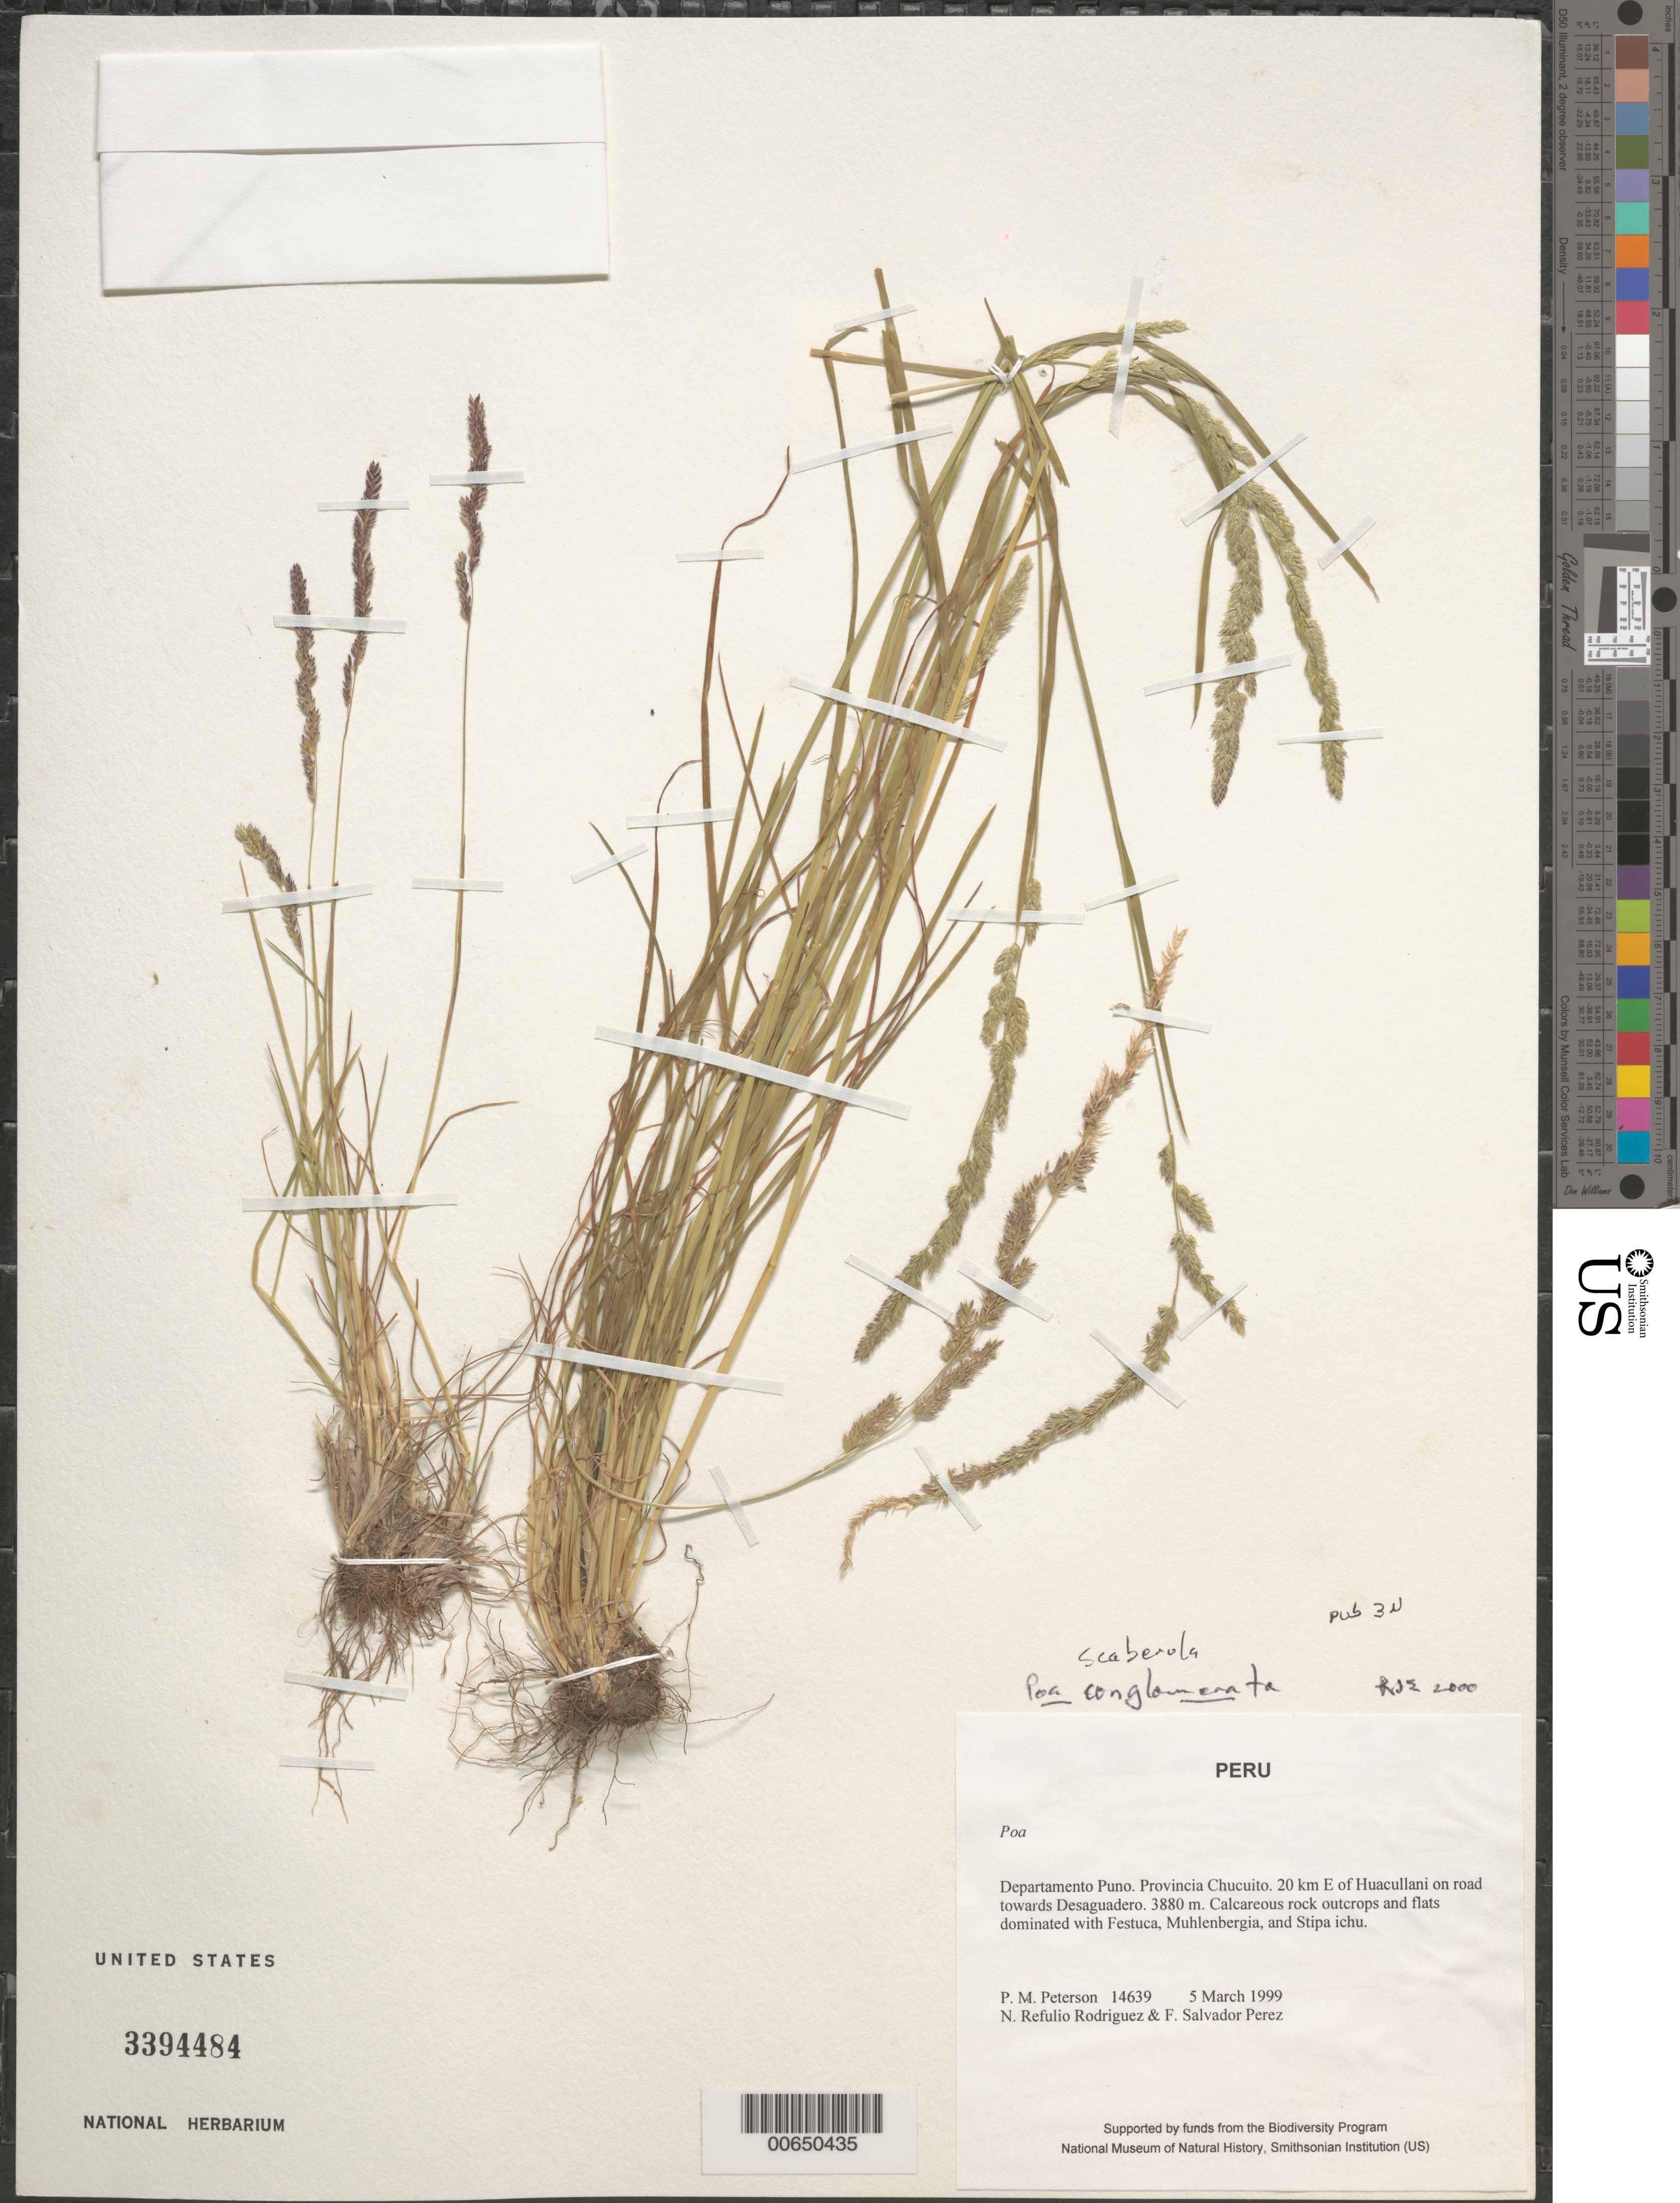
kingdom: Plantae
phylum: Tracheophyta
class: Liliopsida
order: Poales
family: Poaceae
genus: Poa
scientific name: Poa scaberula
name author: Hook. f.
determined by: Soreng, Robert J., Research Associate (BOT), Smithsonian Institution - National Museum of Natural History (UNITED STATES)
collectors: P. M. Peterson, N. Refulio-Rodríguez & F. Salvador Perez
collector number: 14639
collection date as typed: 05 Mar 1999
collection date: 1999-03-05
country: Peru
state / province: Puno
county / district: Chucuito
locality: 20 km E of Huacullani on road towards Desaguadero.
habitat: Calcareous rock outcrops and flats dominated with Festuca, Muhlenbergia and Stipa ichu.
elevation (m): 3880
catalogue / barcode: US 3394484